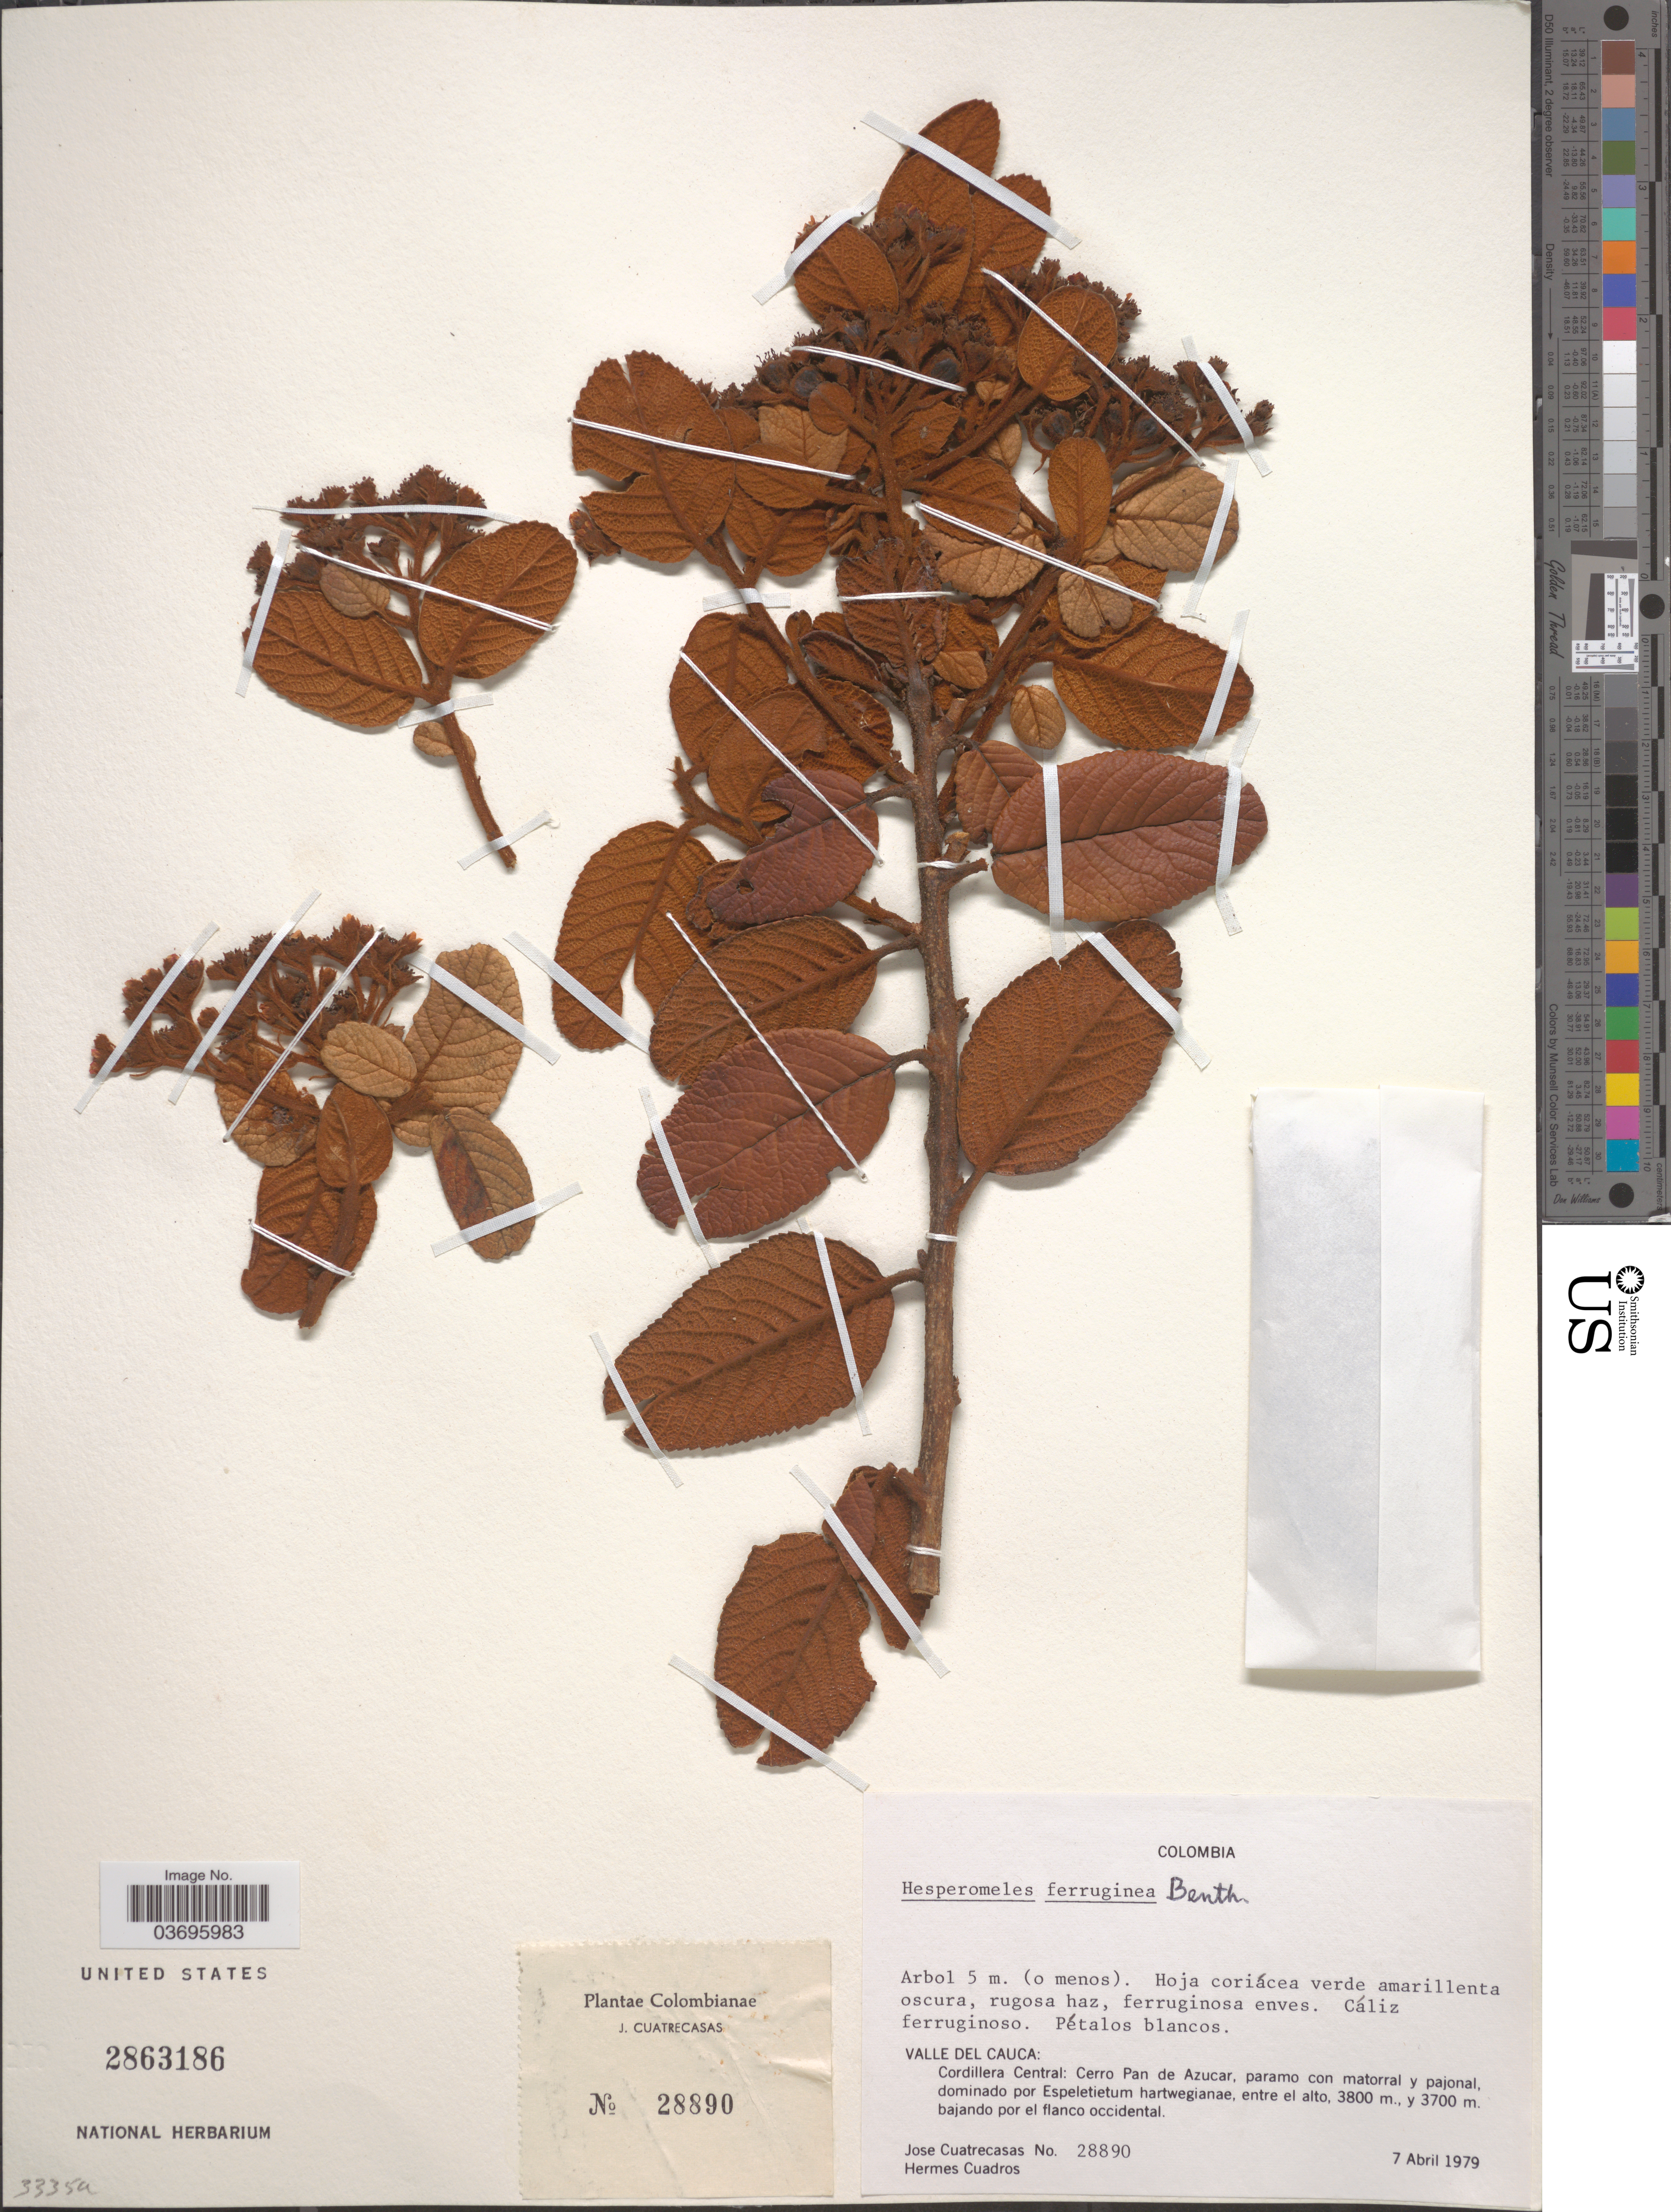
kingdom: Plantae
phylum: Tracheophyta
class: Magnoliopsida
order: Rosales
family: Rosaceae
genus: Hesperomeles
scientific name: Hesperomeles ferruginea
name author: (Juss. ex Pers.) Benth.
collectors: J. Cuatrecasas & H. Cuadros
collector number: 28890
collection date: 1979-04-07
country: Colombia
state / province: Valle del Cauca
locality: Cordillera Central: Cerro Pan de Azucar, paramo con matorral y pajonal.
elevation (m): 3700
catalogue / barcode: US 2863186